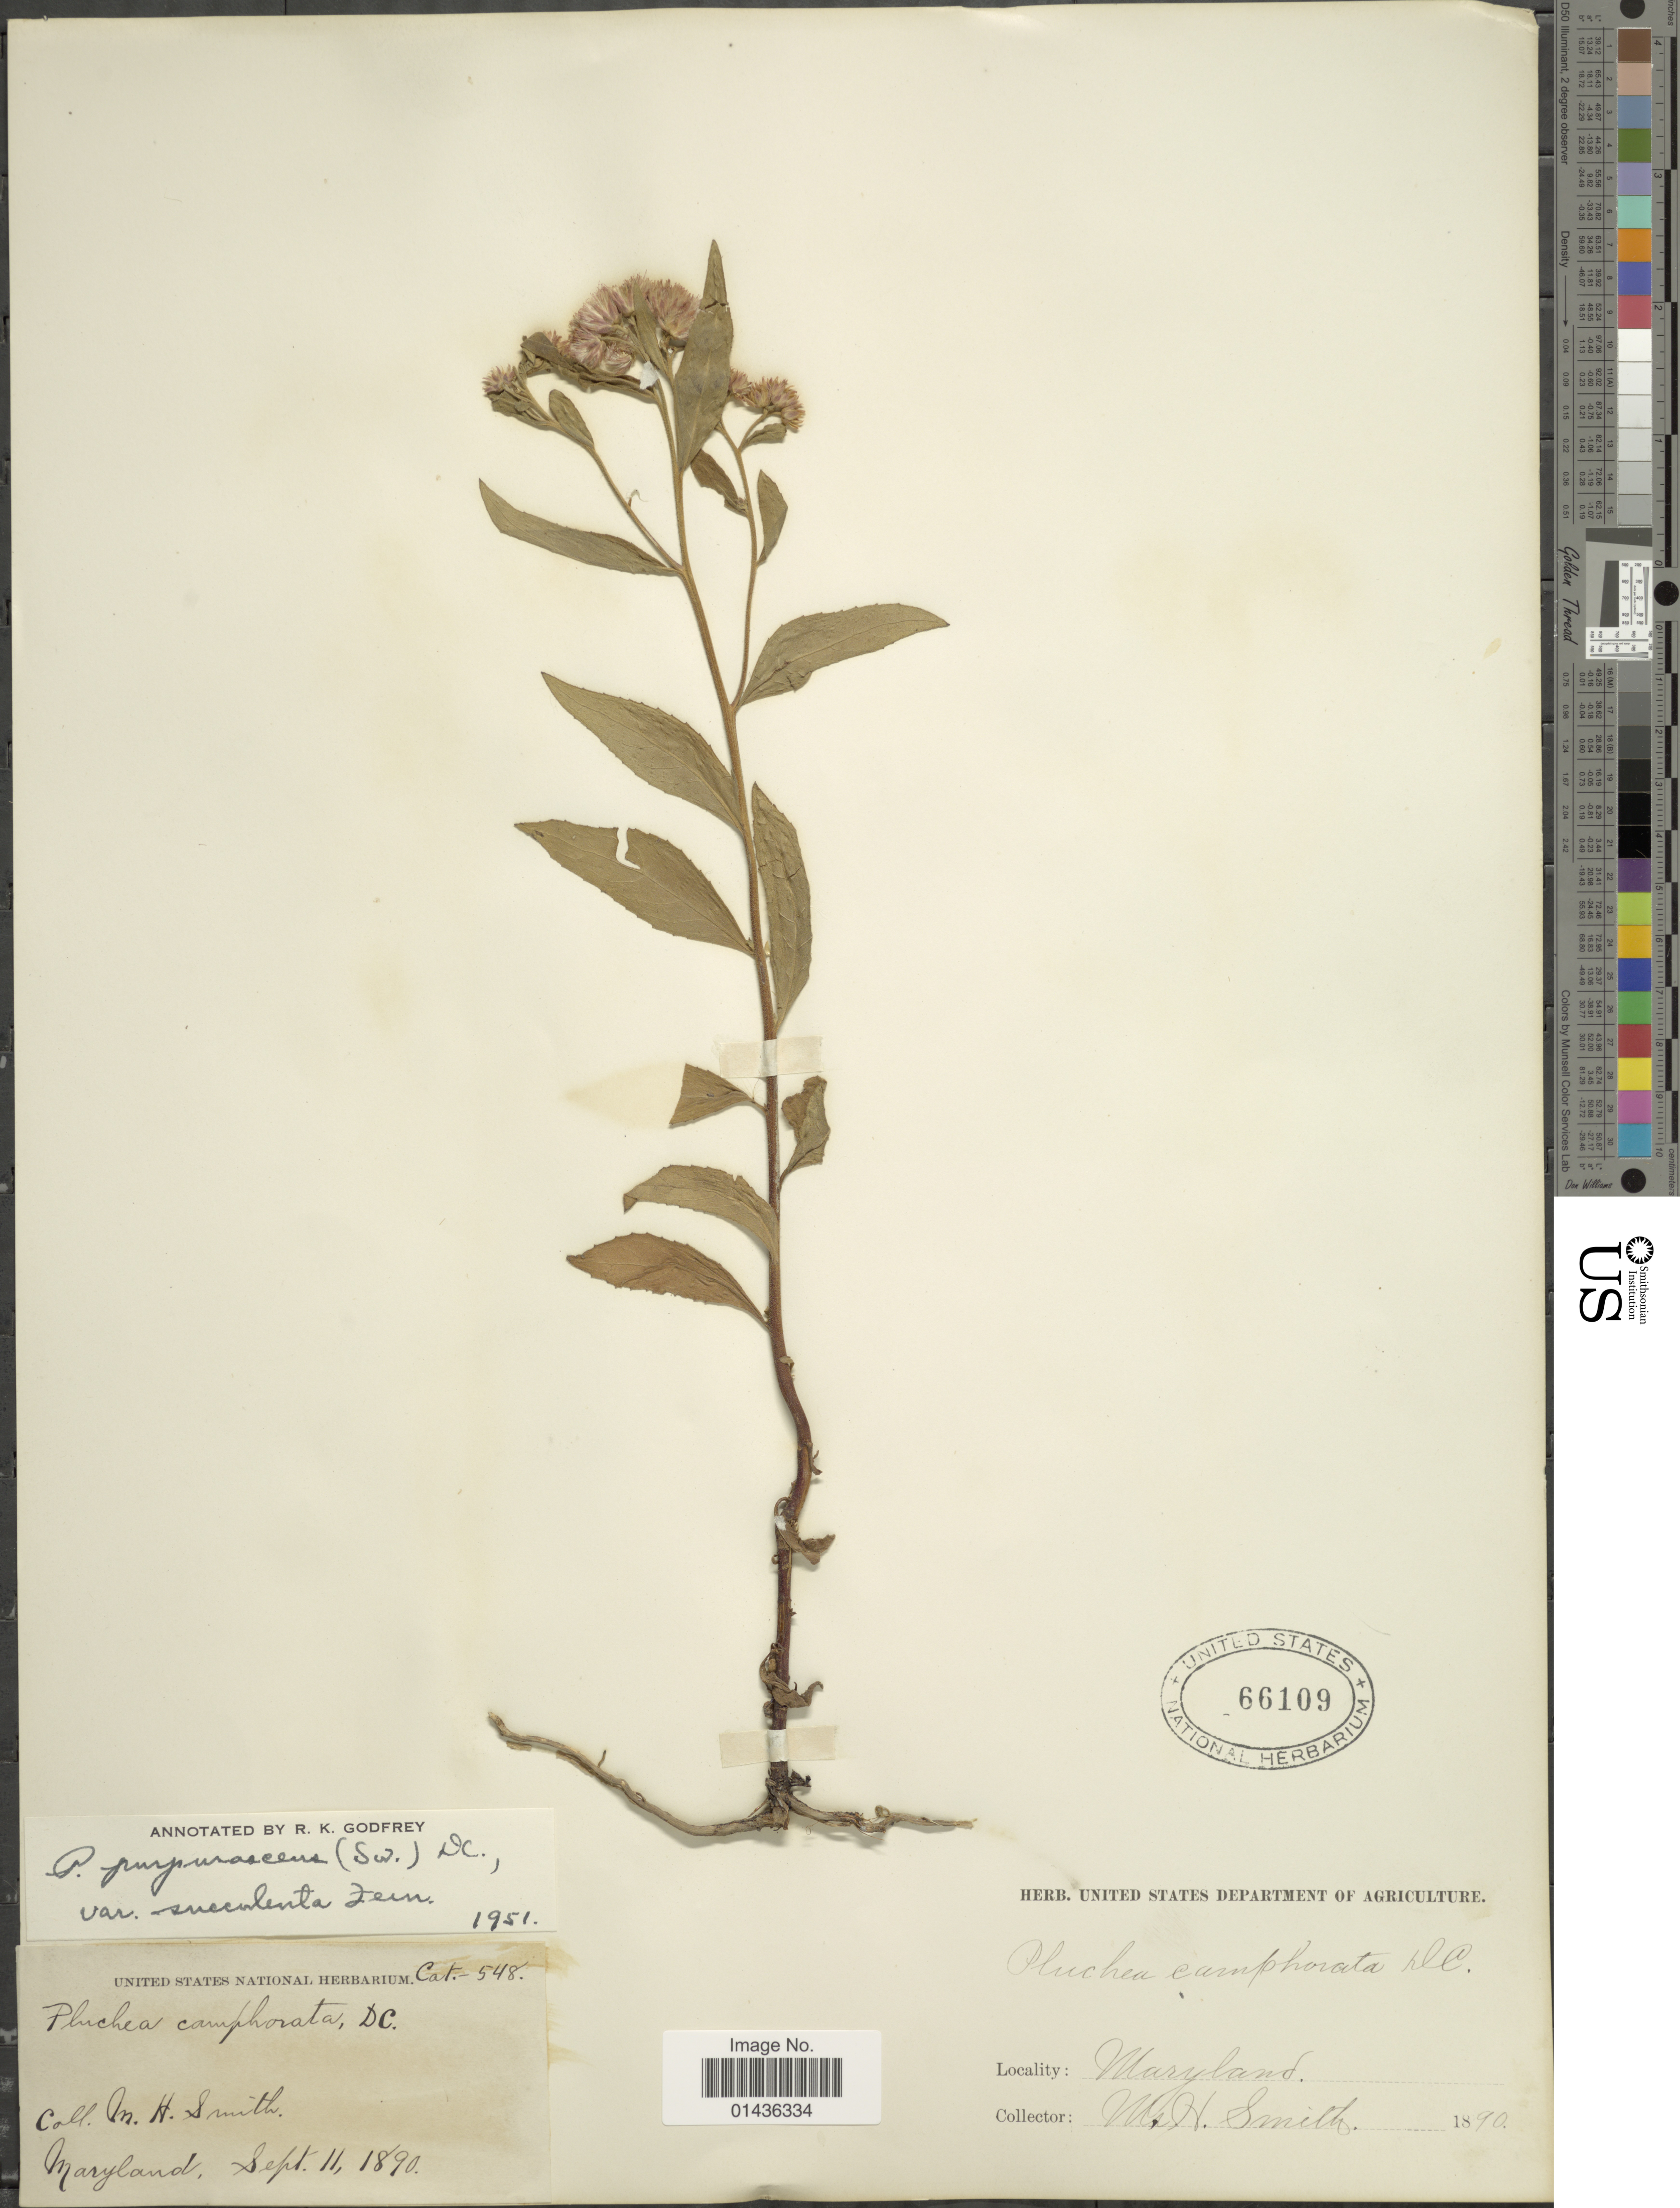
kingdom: Plantae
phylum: Tracheophyta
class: Magnoliopsida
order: Asterales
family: Asteraceae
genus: Pluchea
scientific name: Pluchea odorata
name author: (L.) Cass.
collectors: M. H. Smith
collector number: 548?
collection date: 1890-09-11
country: United States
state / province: Maryland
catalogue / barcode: US 66109